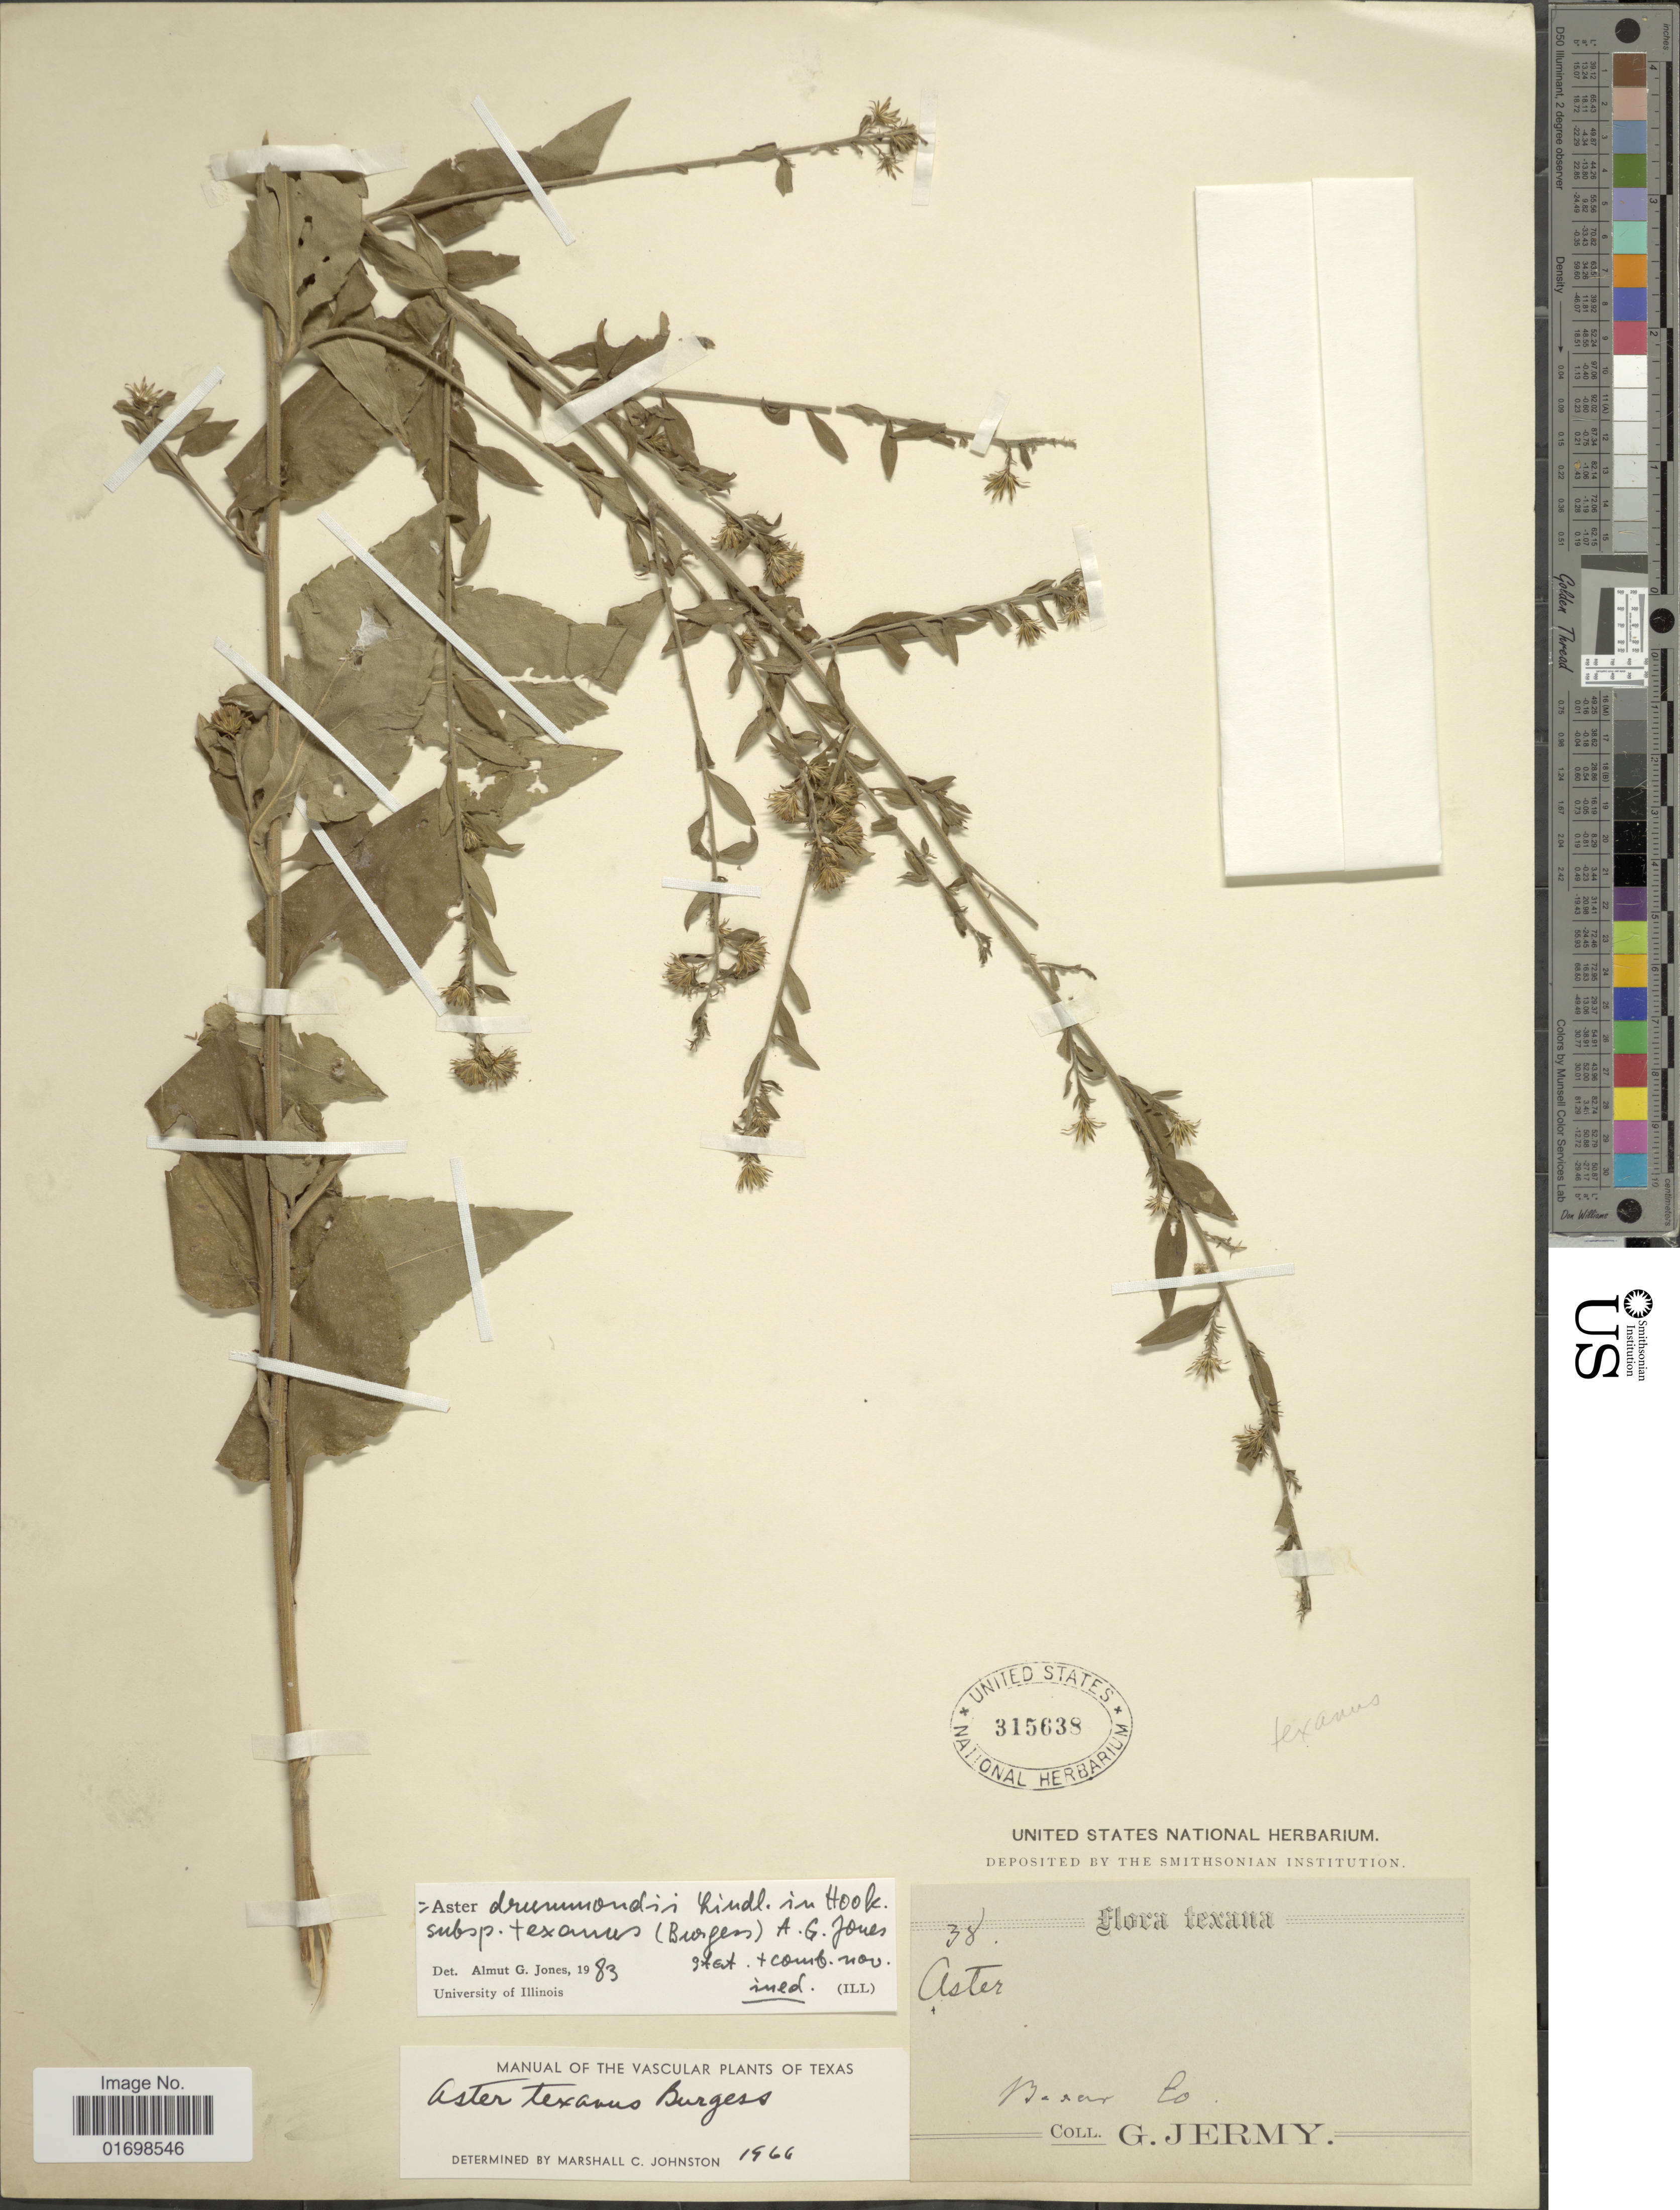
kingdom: Plantae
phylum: Tracheophyta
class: Magnoliopsida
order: Asterales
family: Asteraceae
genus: Symphyotrichum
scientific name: Symphyotrichum drummondii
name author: (Lindl.) G.L. Nesom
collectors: G. Jermy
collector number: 38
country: United States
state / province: Texas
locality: Texana, Besar Co.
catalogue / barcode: US 315638